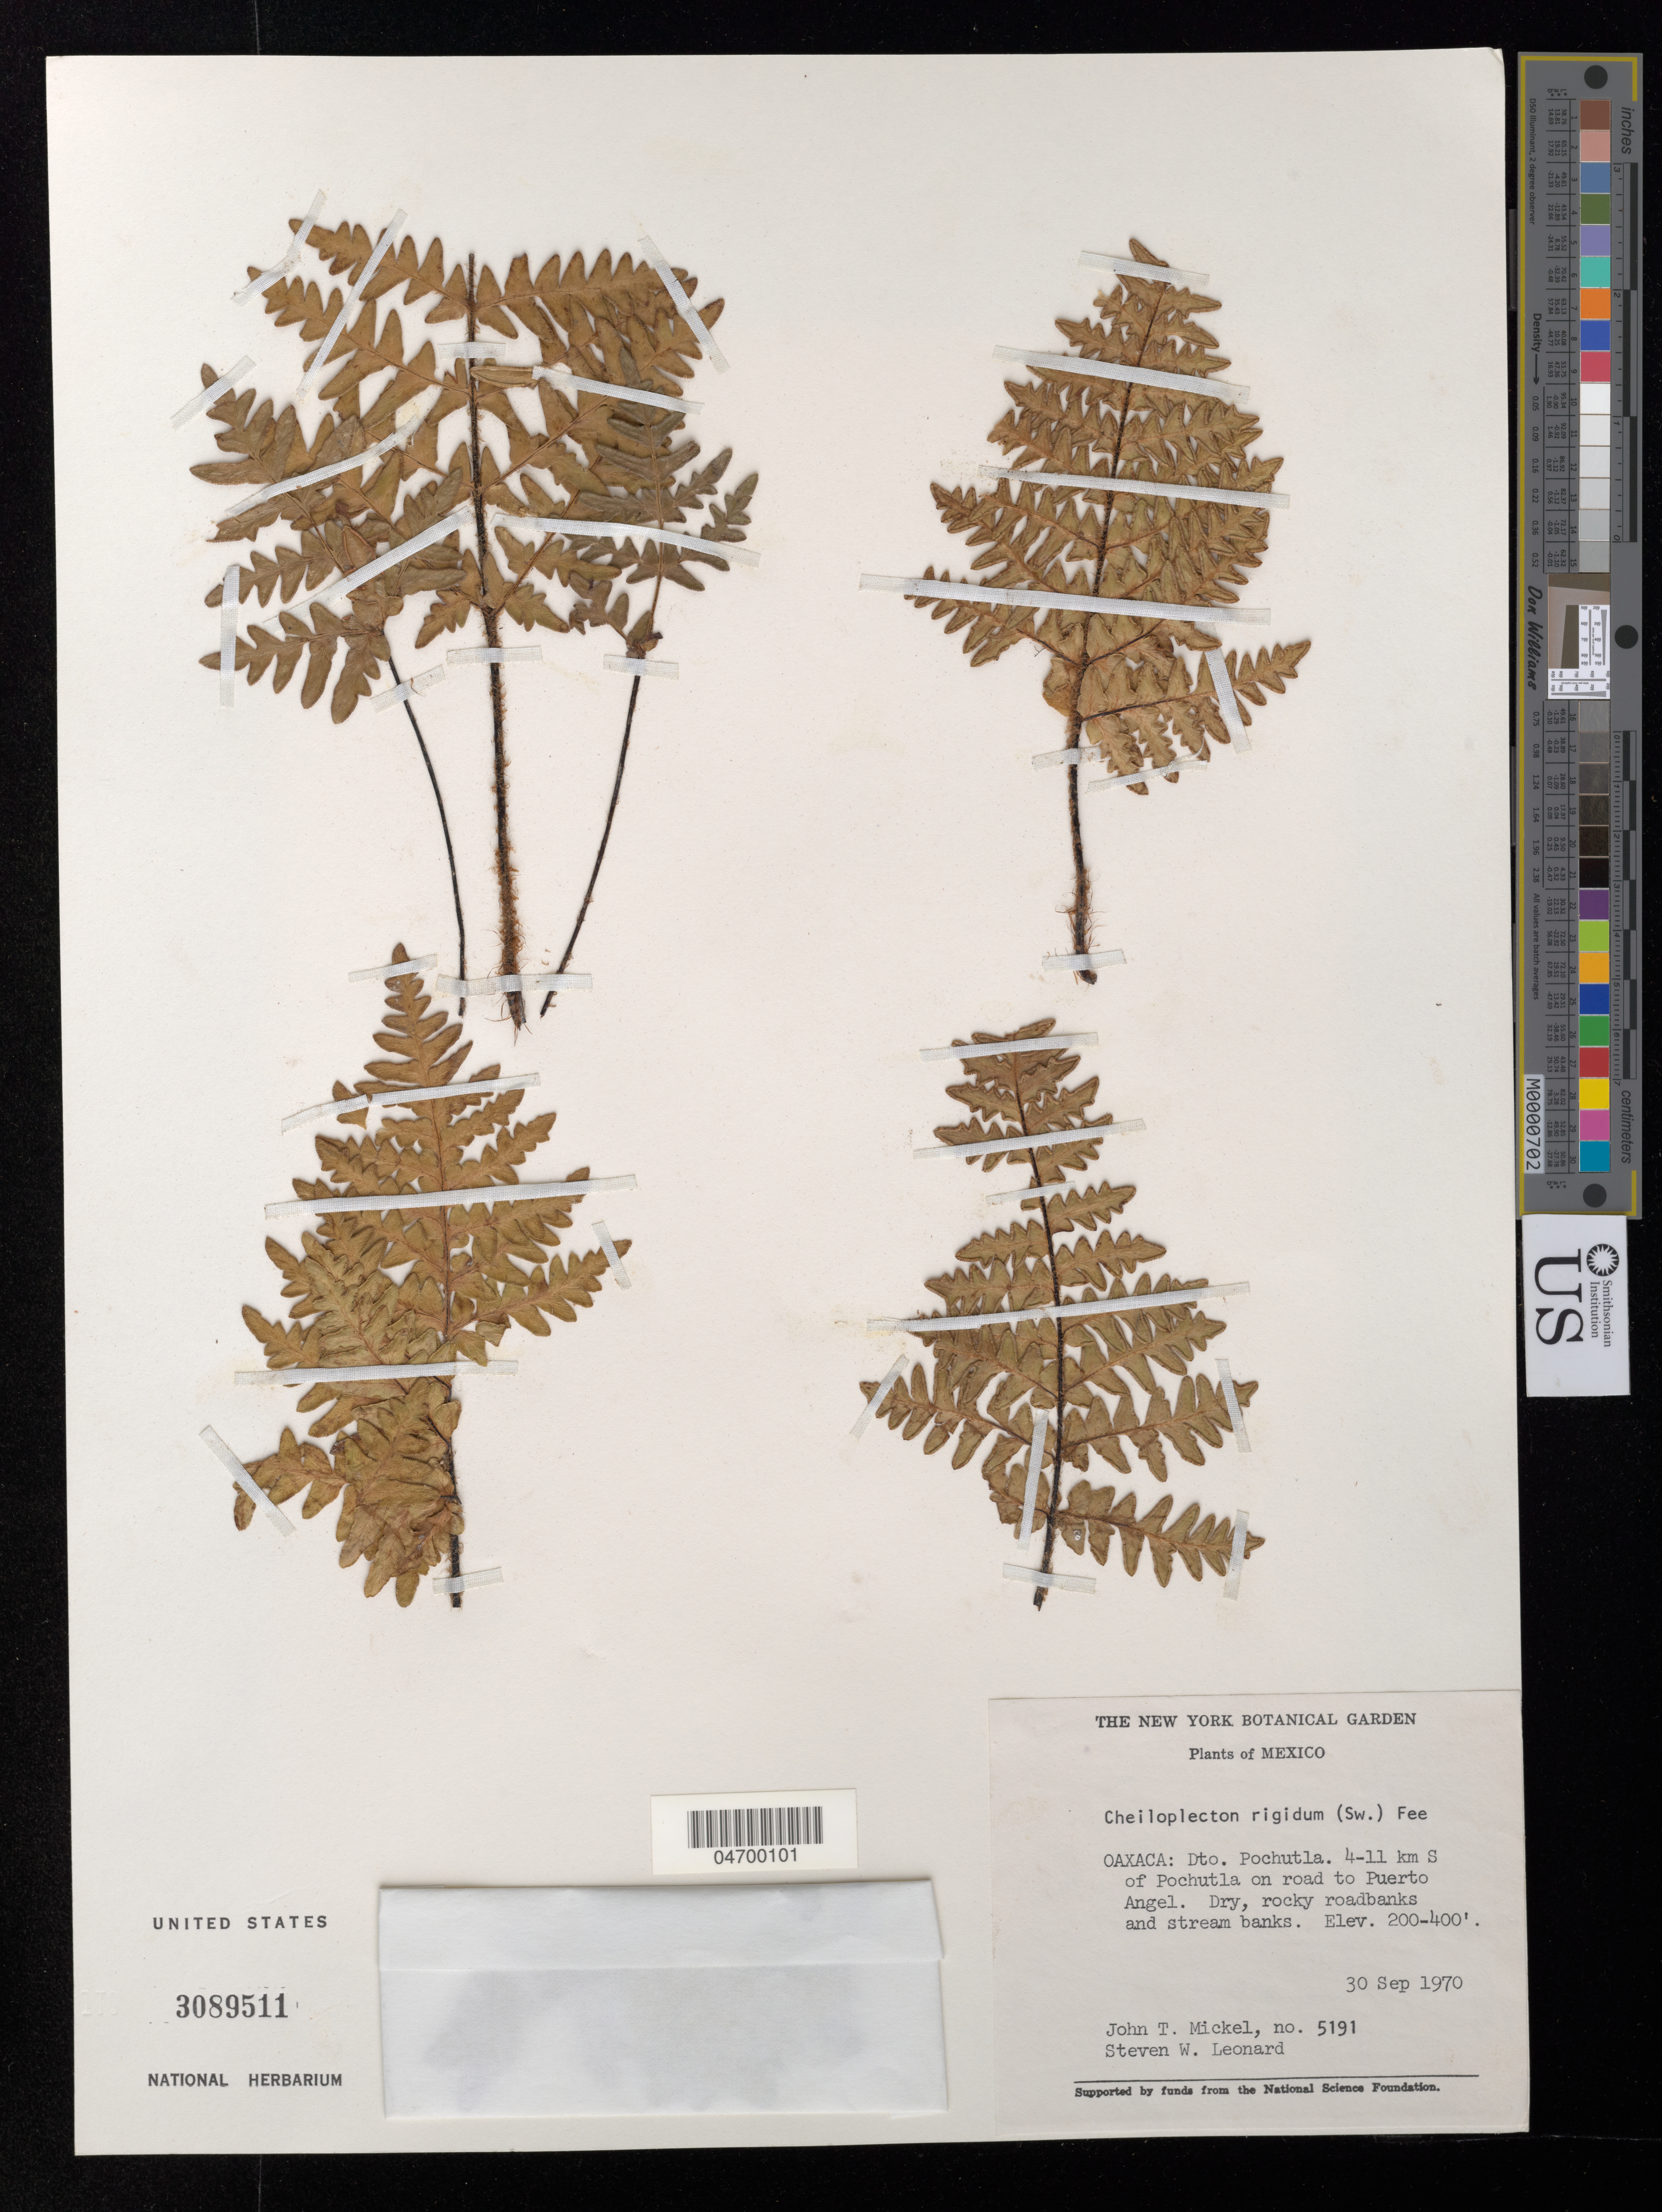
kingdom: Plantae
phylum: Tracheophyta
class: Polypodiopsida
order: Polypodiales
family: Pteridaceae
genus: Cheiloplecton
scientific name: Cheiloplecton rigidum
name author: (Sw.) Fée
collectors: J. T. Mickel & S. W. Leonard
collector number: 5191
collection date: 1970-09-30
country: Mexico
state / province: Oaxaca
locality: Dto. Pochutla. 4-11 km S of Pochutla on road to Puerto Angel.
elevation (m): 61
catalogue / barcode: US 3089511